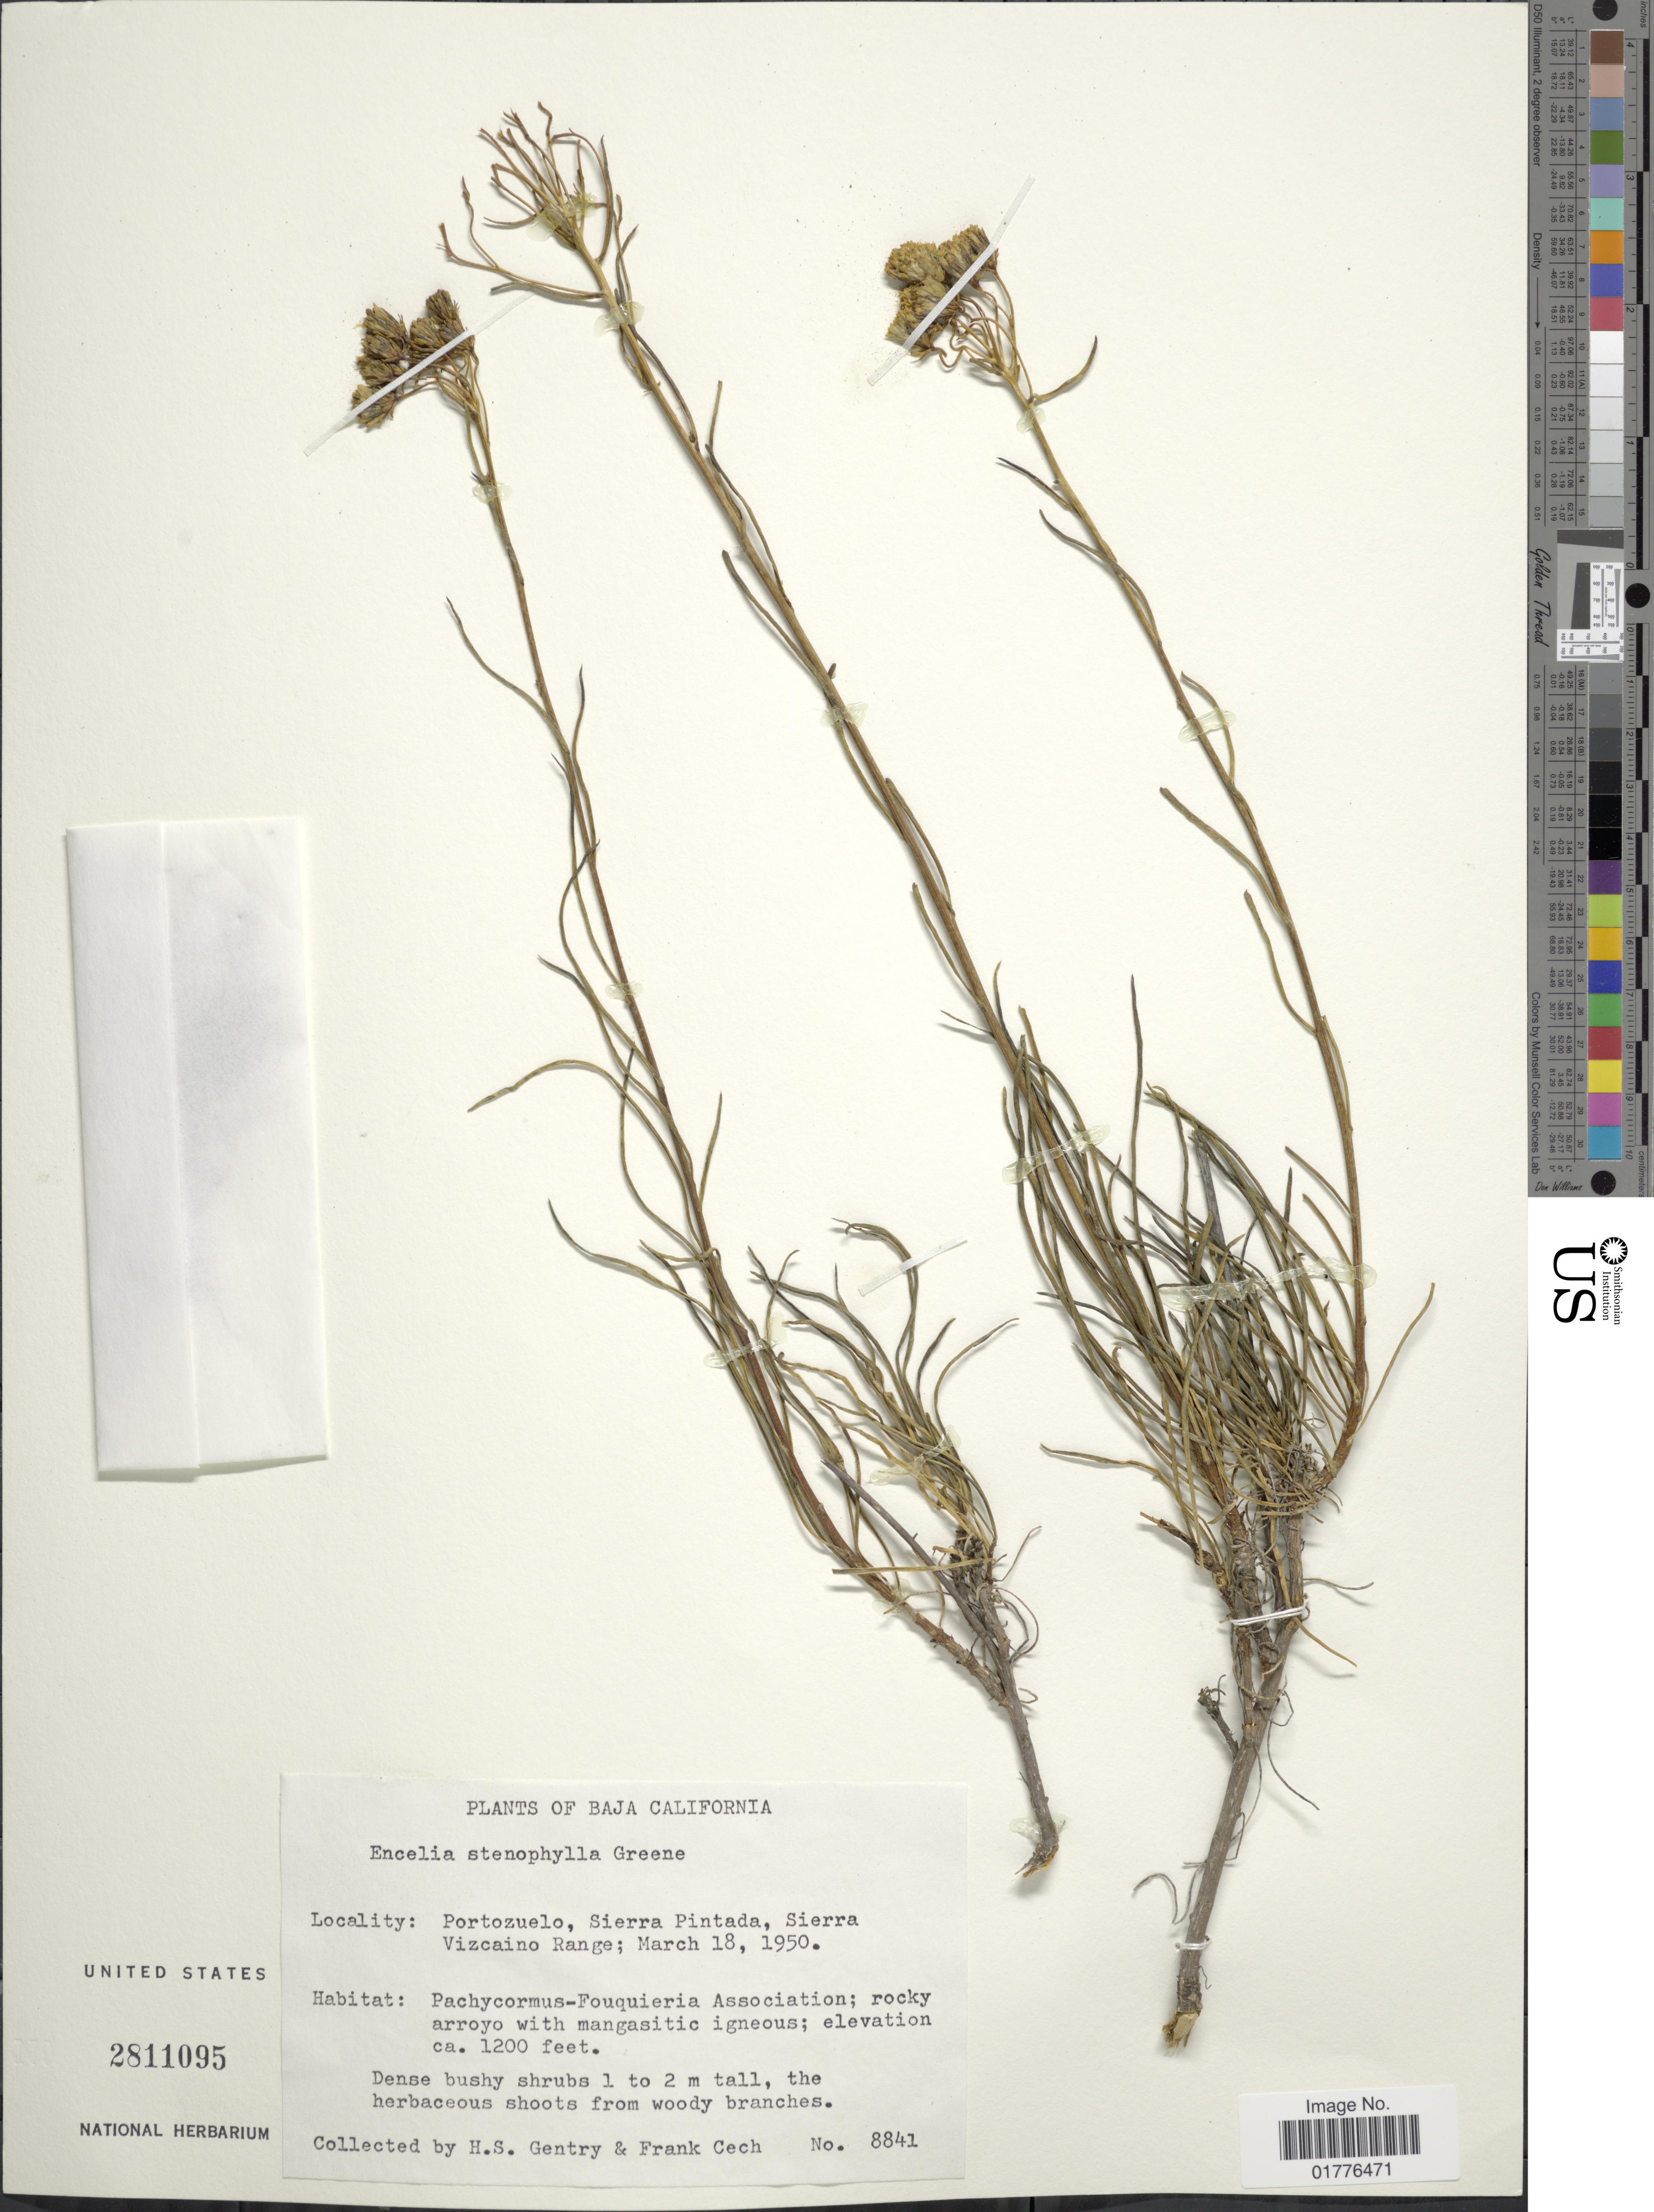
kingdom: Plantae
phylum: Tracheophyta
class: Magnoliopsida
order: Asterales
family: Asteraceae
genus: Encelia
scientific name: Encelia stenophylla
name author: Greene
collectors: H. S. Gentry & F. Cech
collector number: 8841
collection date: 1950-03-18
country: Mexico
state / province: Baja California Sur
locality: Portozuelo, Sierra Pintada, Sierra Vizcaino Range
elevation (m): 366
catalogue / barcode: US 2811095